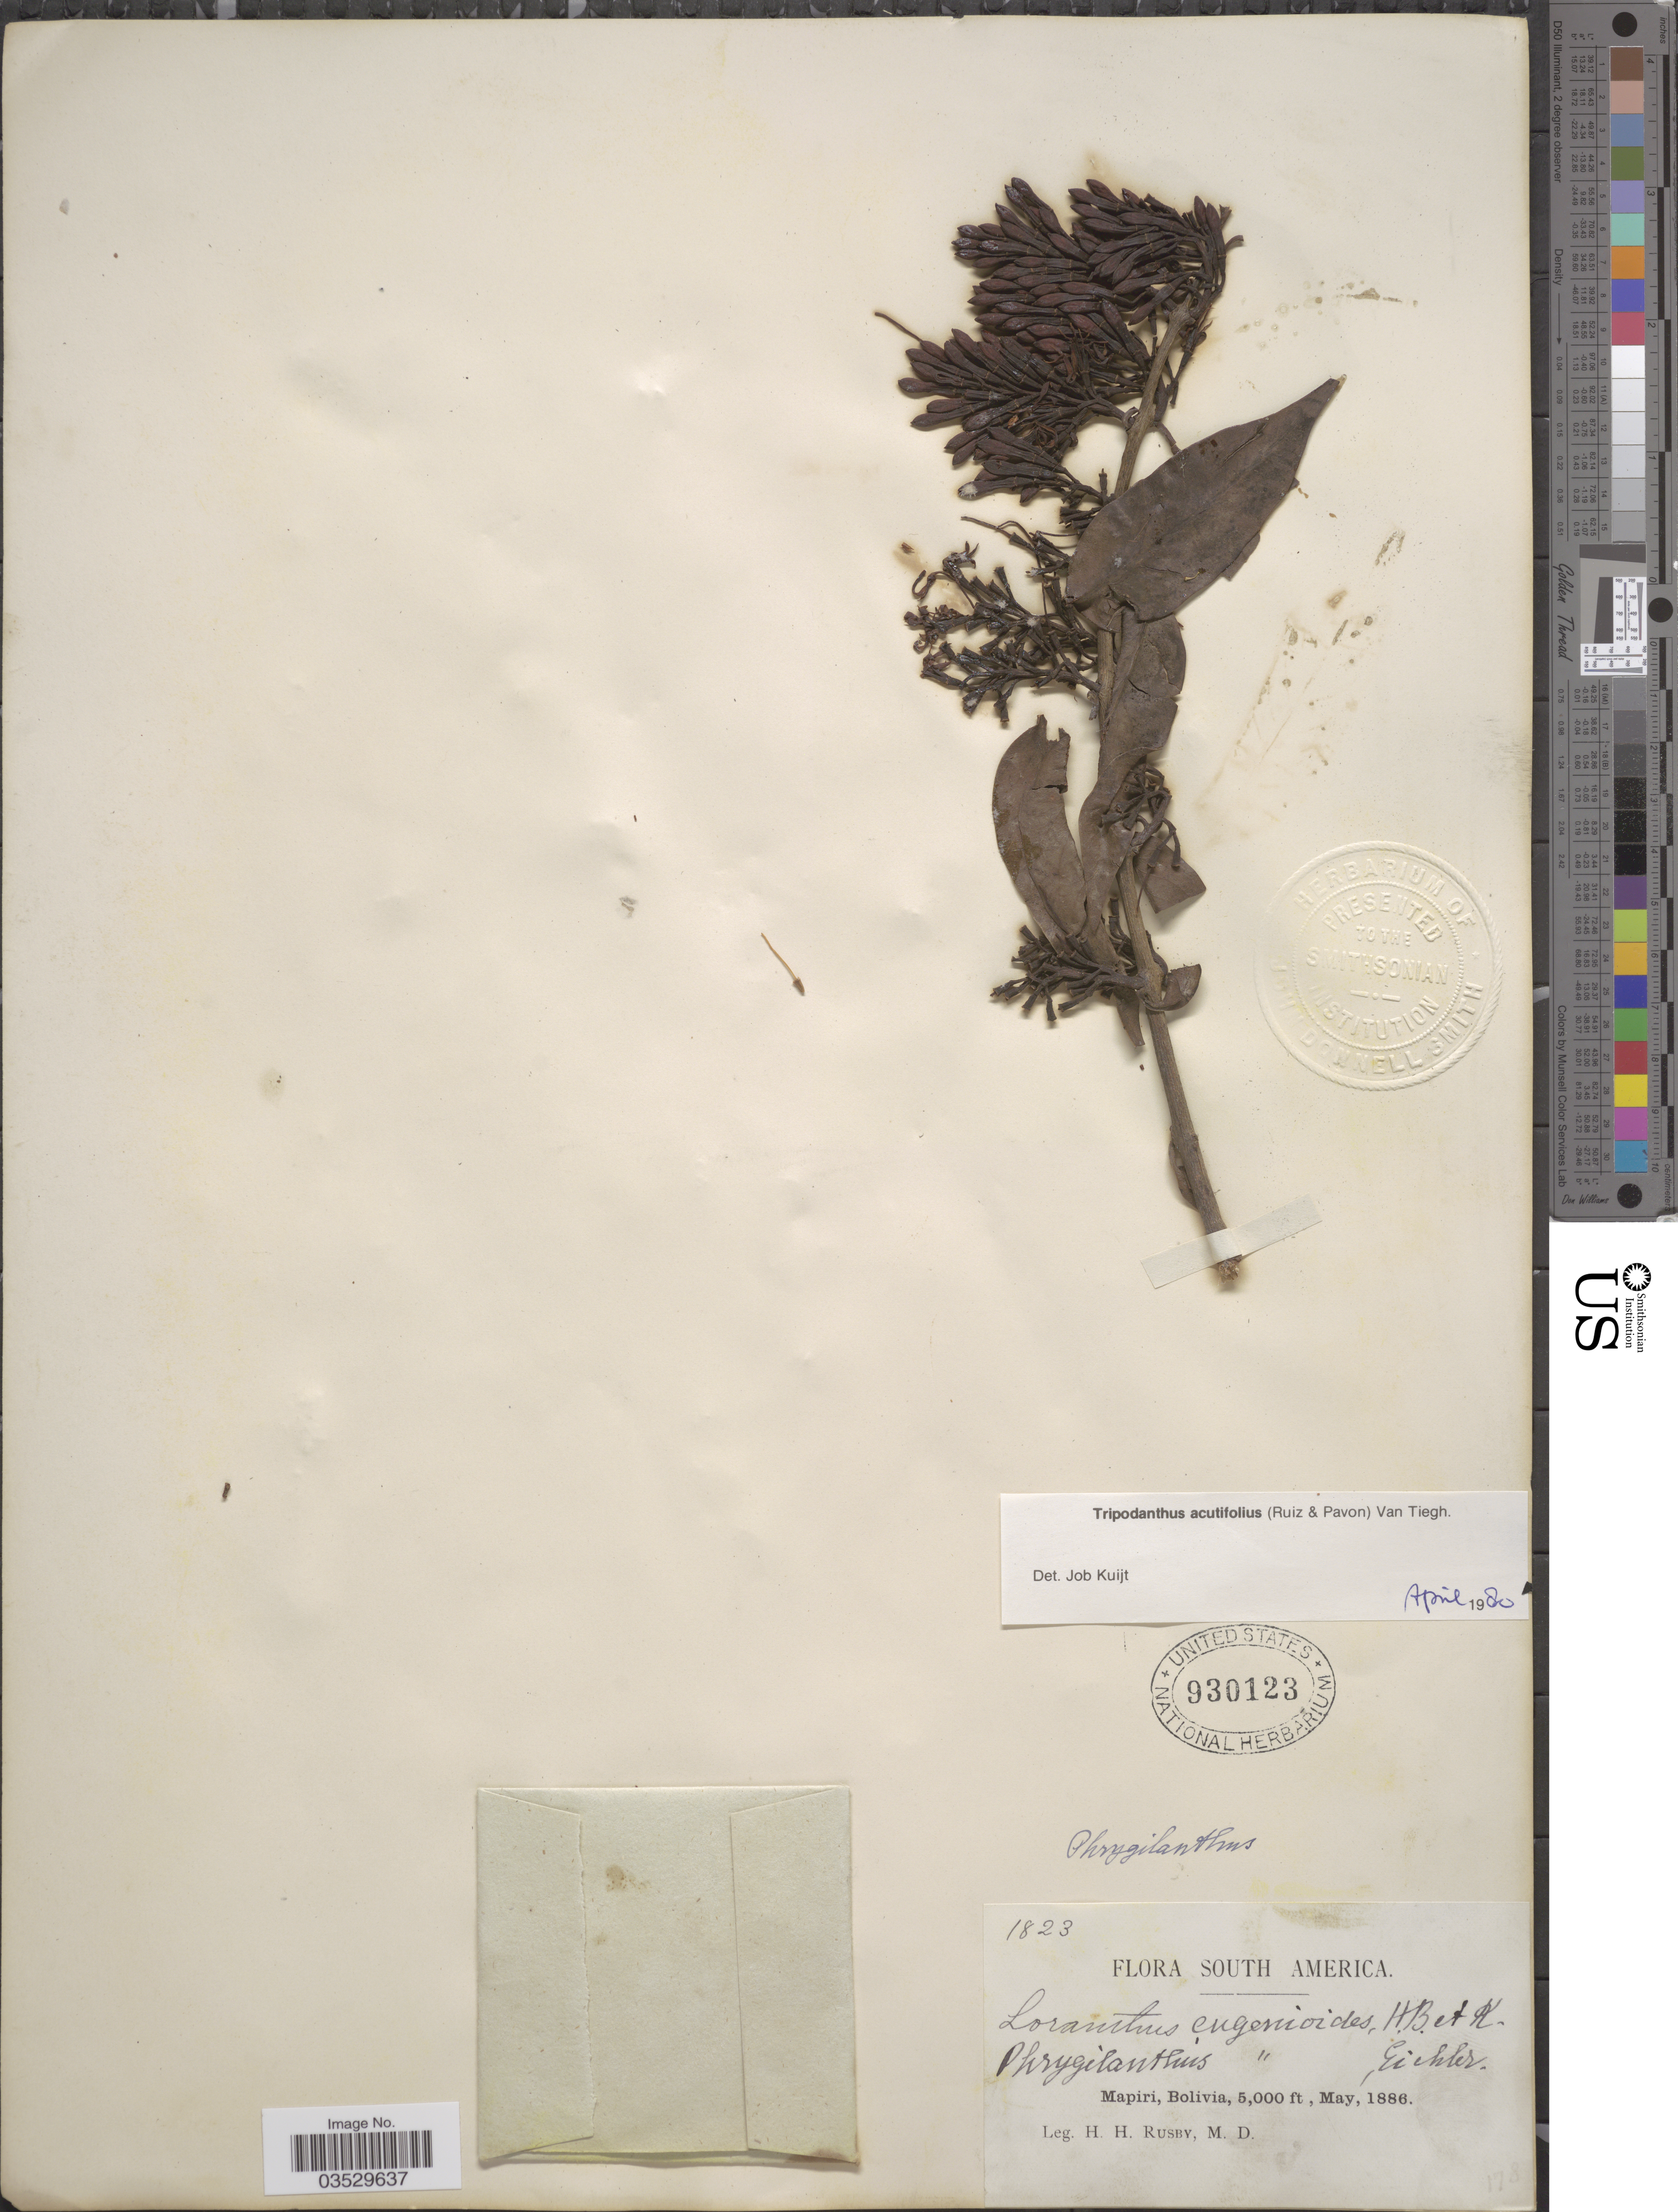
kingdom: Plantae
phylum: Tracheophyta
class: Magnoliopsida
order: Santalales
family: Loranthaceae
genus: Tripodanthus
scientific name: Tripodanthus acutifolius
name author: Tiegh.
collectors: H. H. Rusby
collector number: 1823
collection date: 1886-05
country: Bolivia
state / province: La Páz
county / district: Larecaja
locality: Mapiri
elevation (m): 1524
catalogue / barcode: US 930123